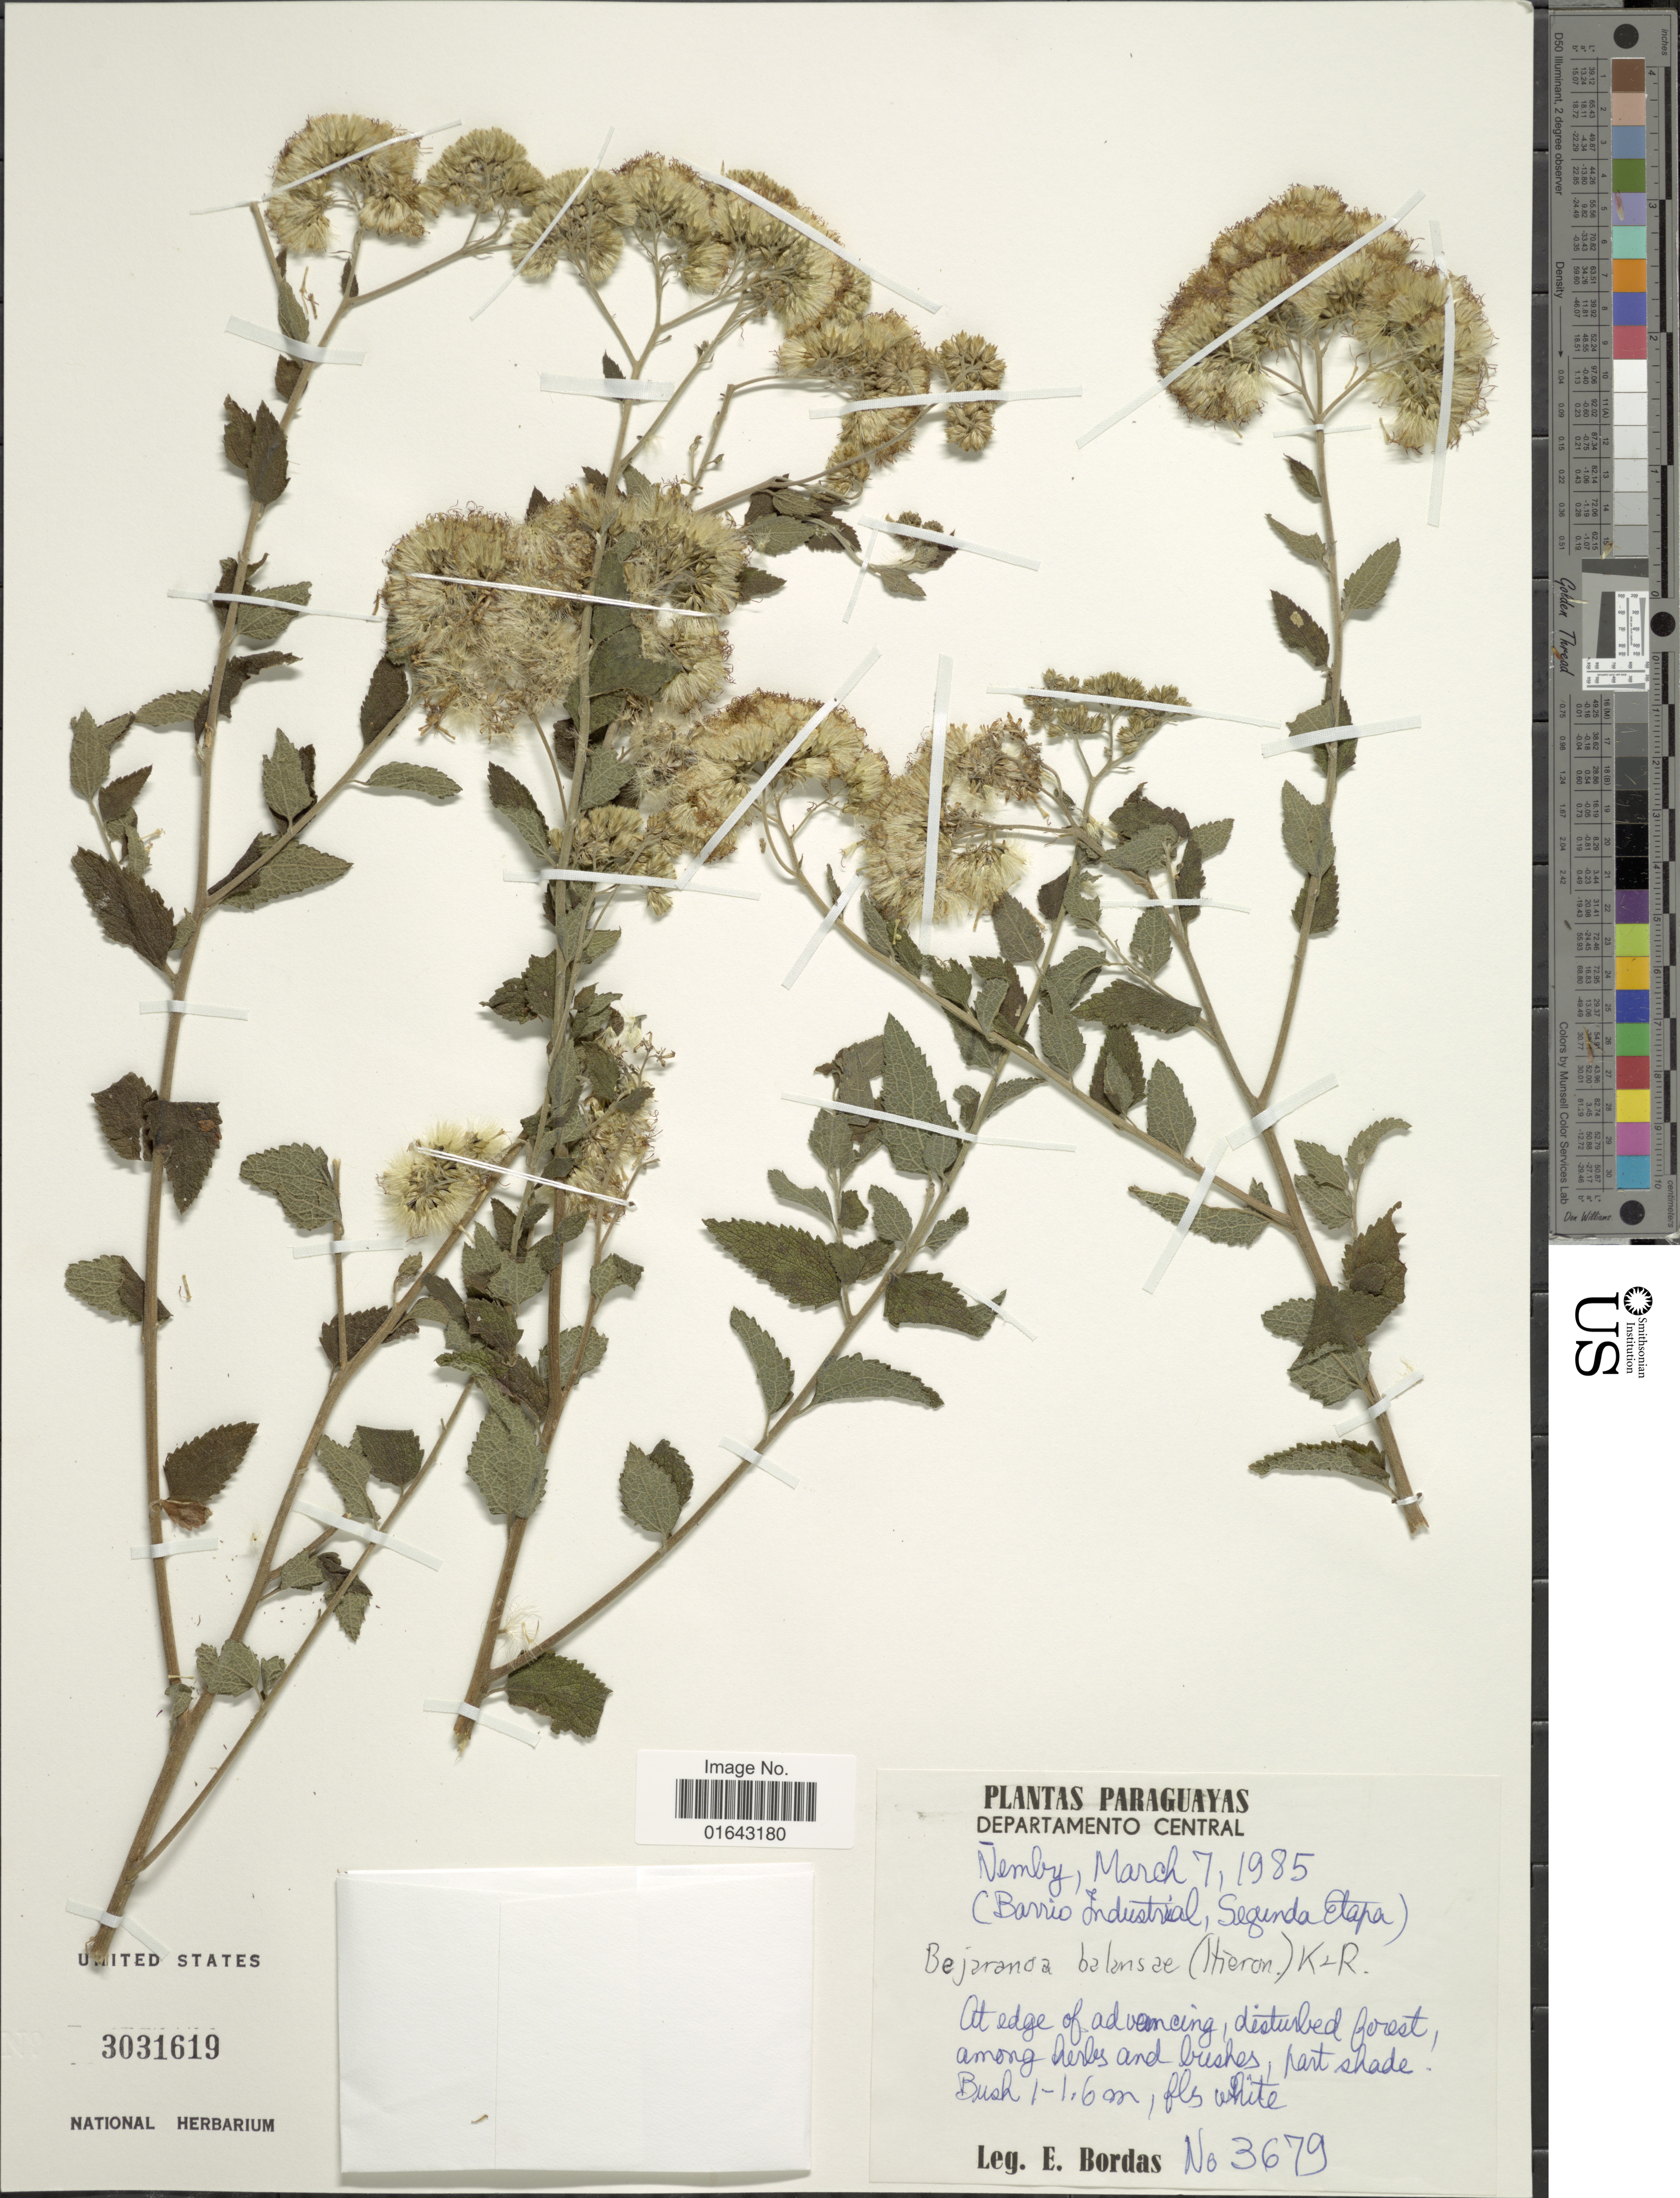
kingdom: Plantae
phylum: Tracheophyta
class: Magnoliopsida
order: Asterales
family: Asteraceae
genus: Bejaranoa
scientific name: Bejaranoa balansae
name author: (Hieron.) R.M. King & H. Rob.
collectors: E. Bordas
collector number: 3679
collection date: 1985-03-07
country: Paraguay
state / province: Central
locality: Departamento Central. Nemby (Barrio Industrial, Segunda Etapa)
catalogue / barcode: US 3031619